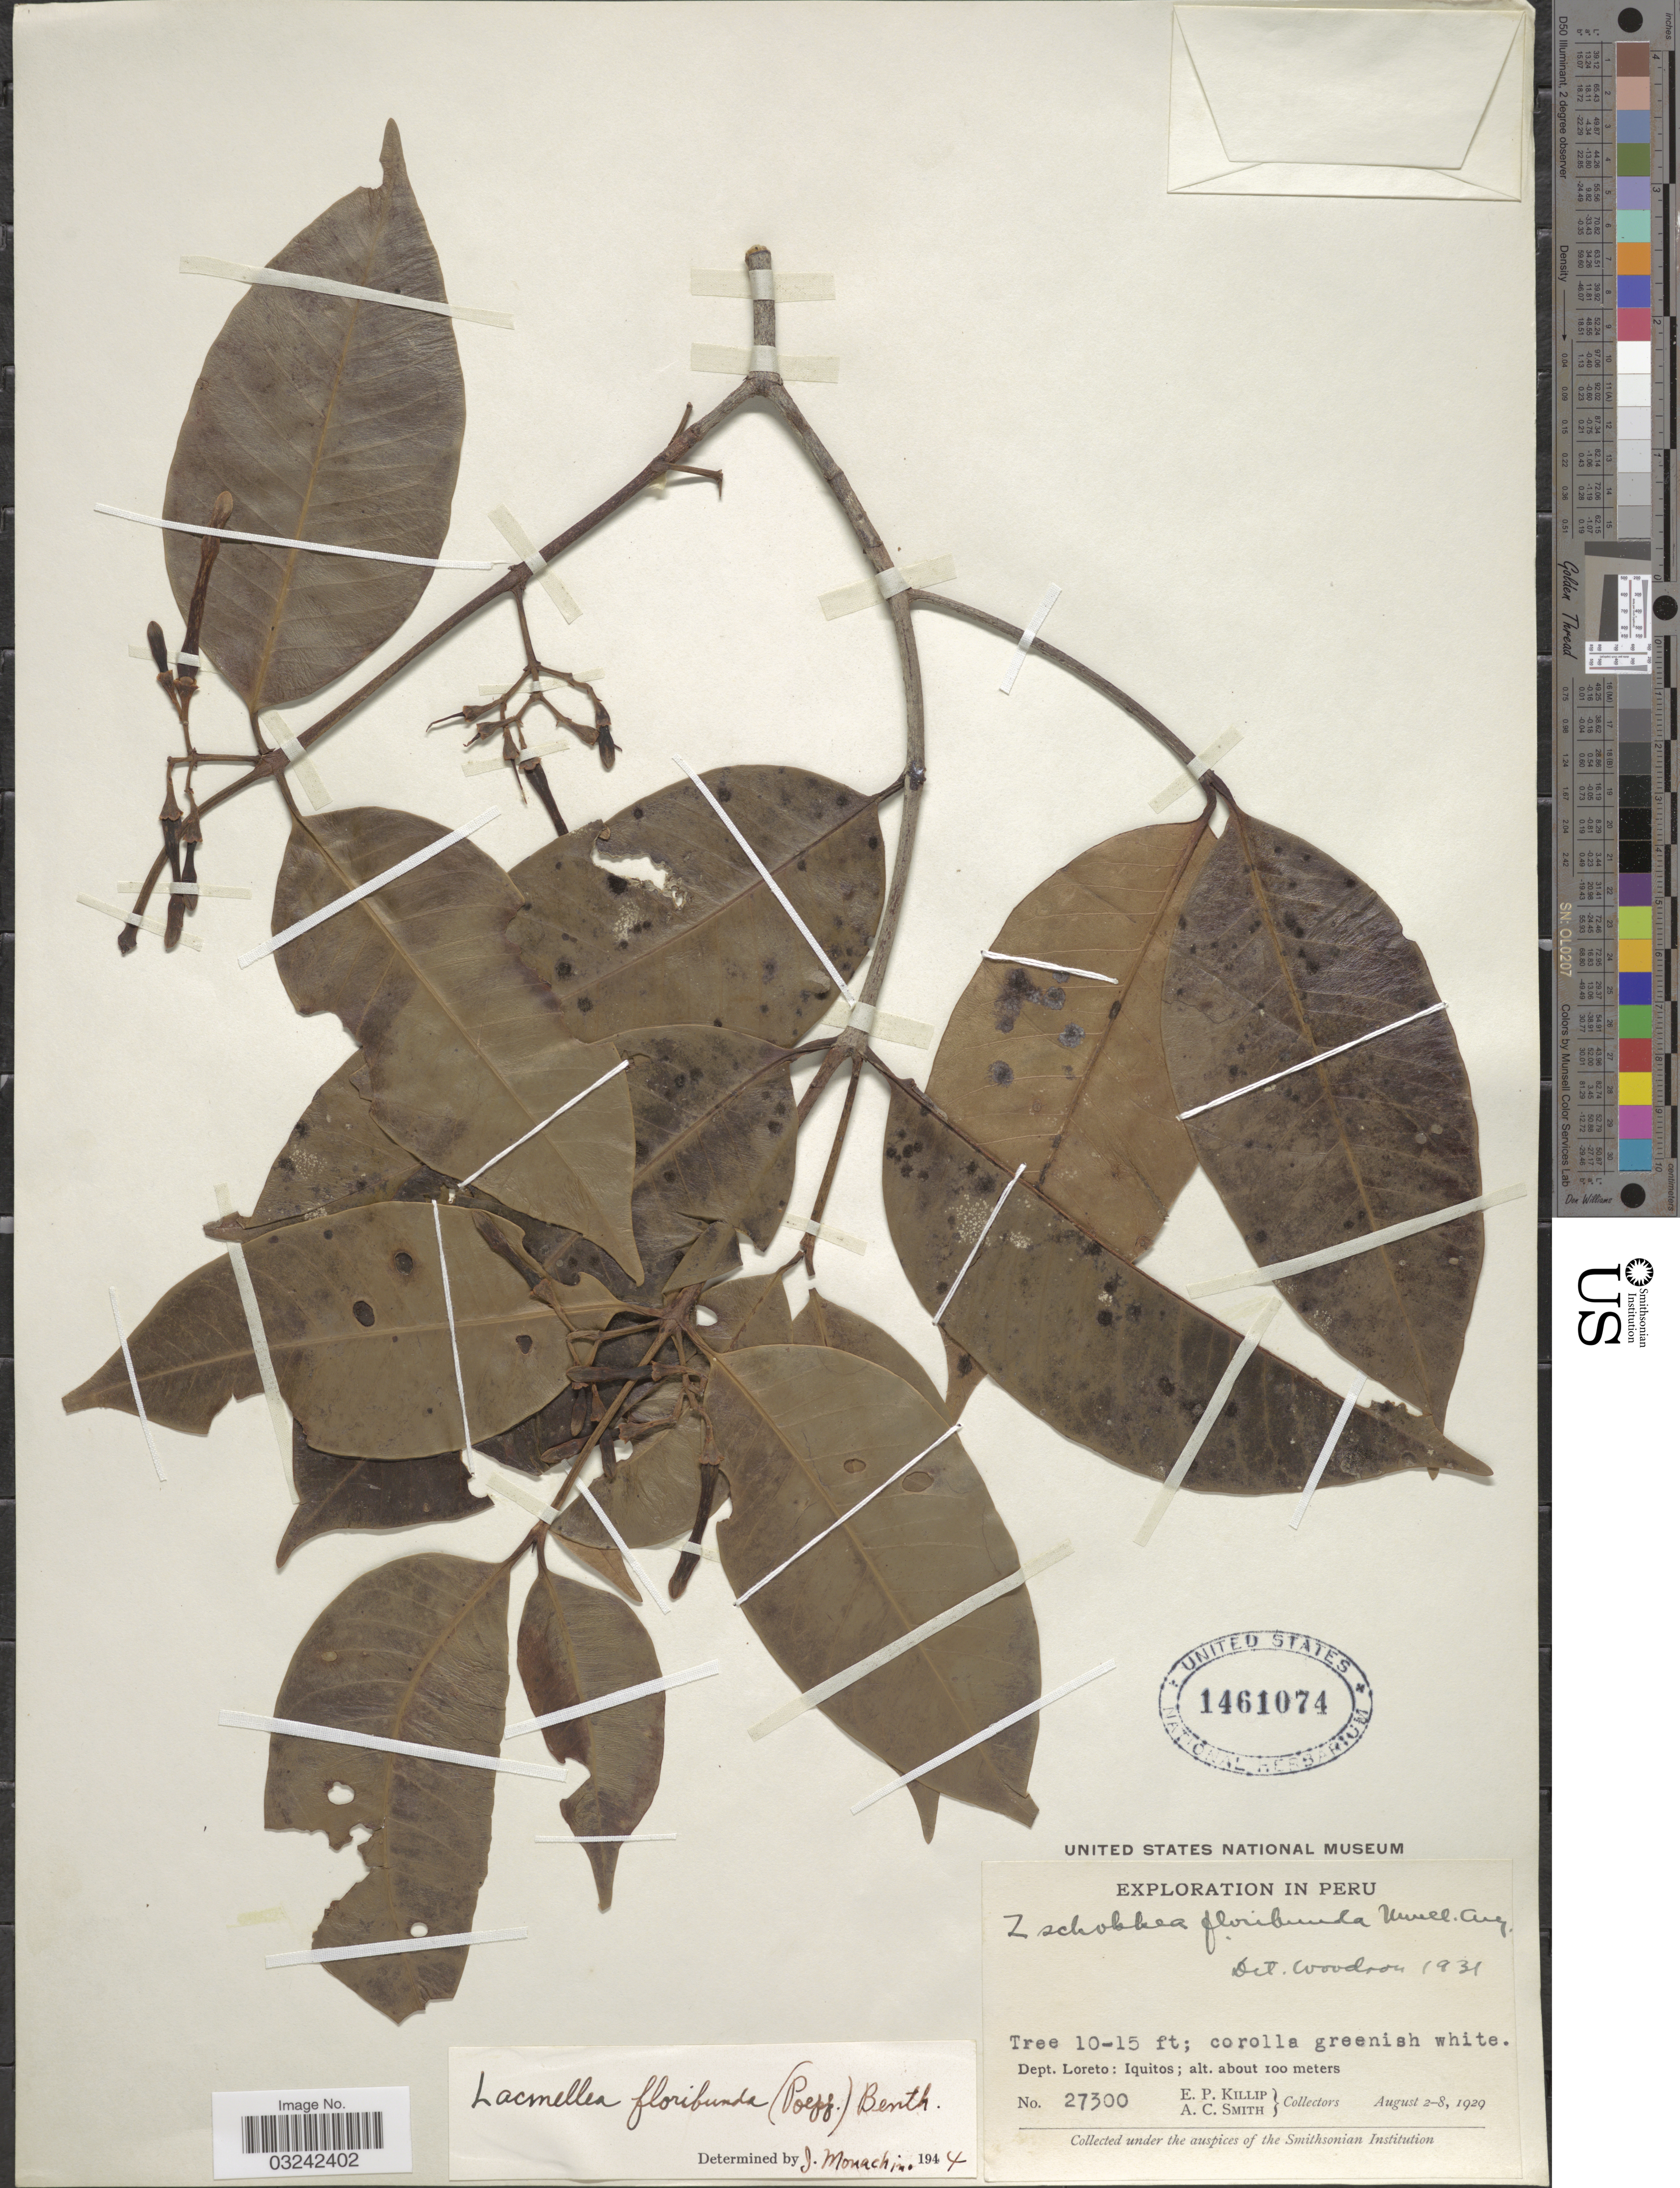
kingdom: Plantae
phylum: Tracheophyta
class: Magnoliopsida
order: Gentianales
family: Apocynaceae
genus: Lacmellea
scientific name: Lacmellea floribunda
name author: (Poepp.) Benth. & Hook. f.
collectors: E. P. Killip & A. C. Smith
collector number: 27300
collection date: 1929-08-02/1929-08-08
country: Peru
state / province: Loreto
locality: Dept. Loreto: Iquitos.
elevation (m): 100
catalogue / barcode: US 1461074